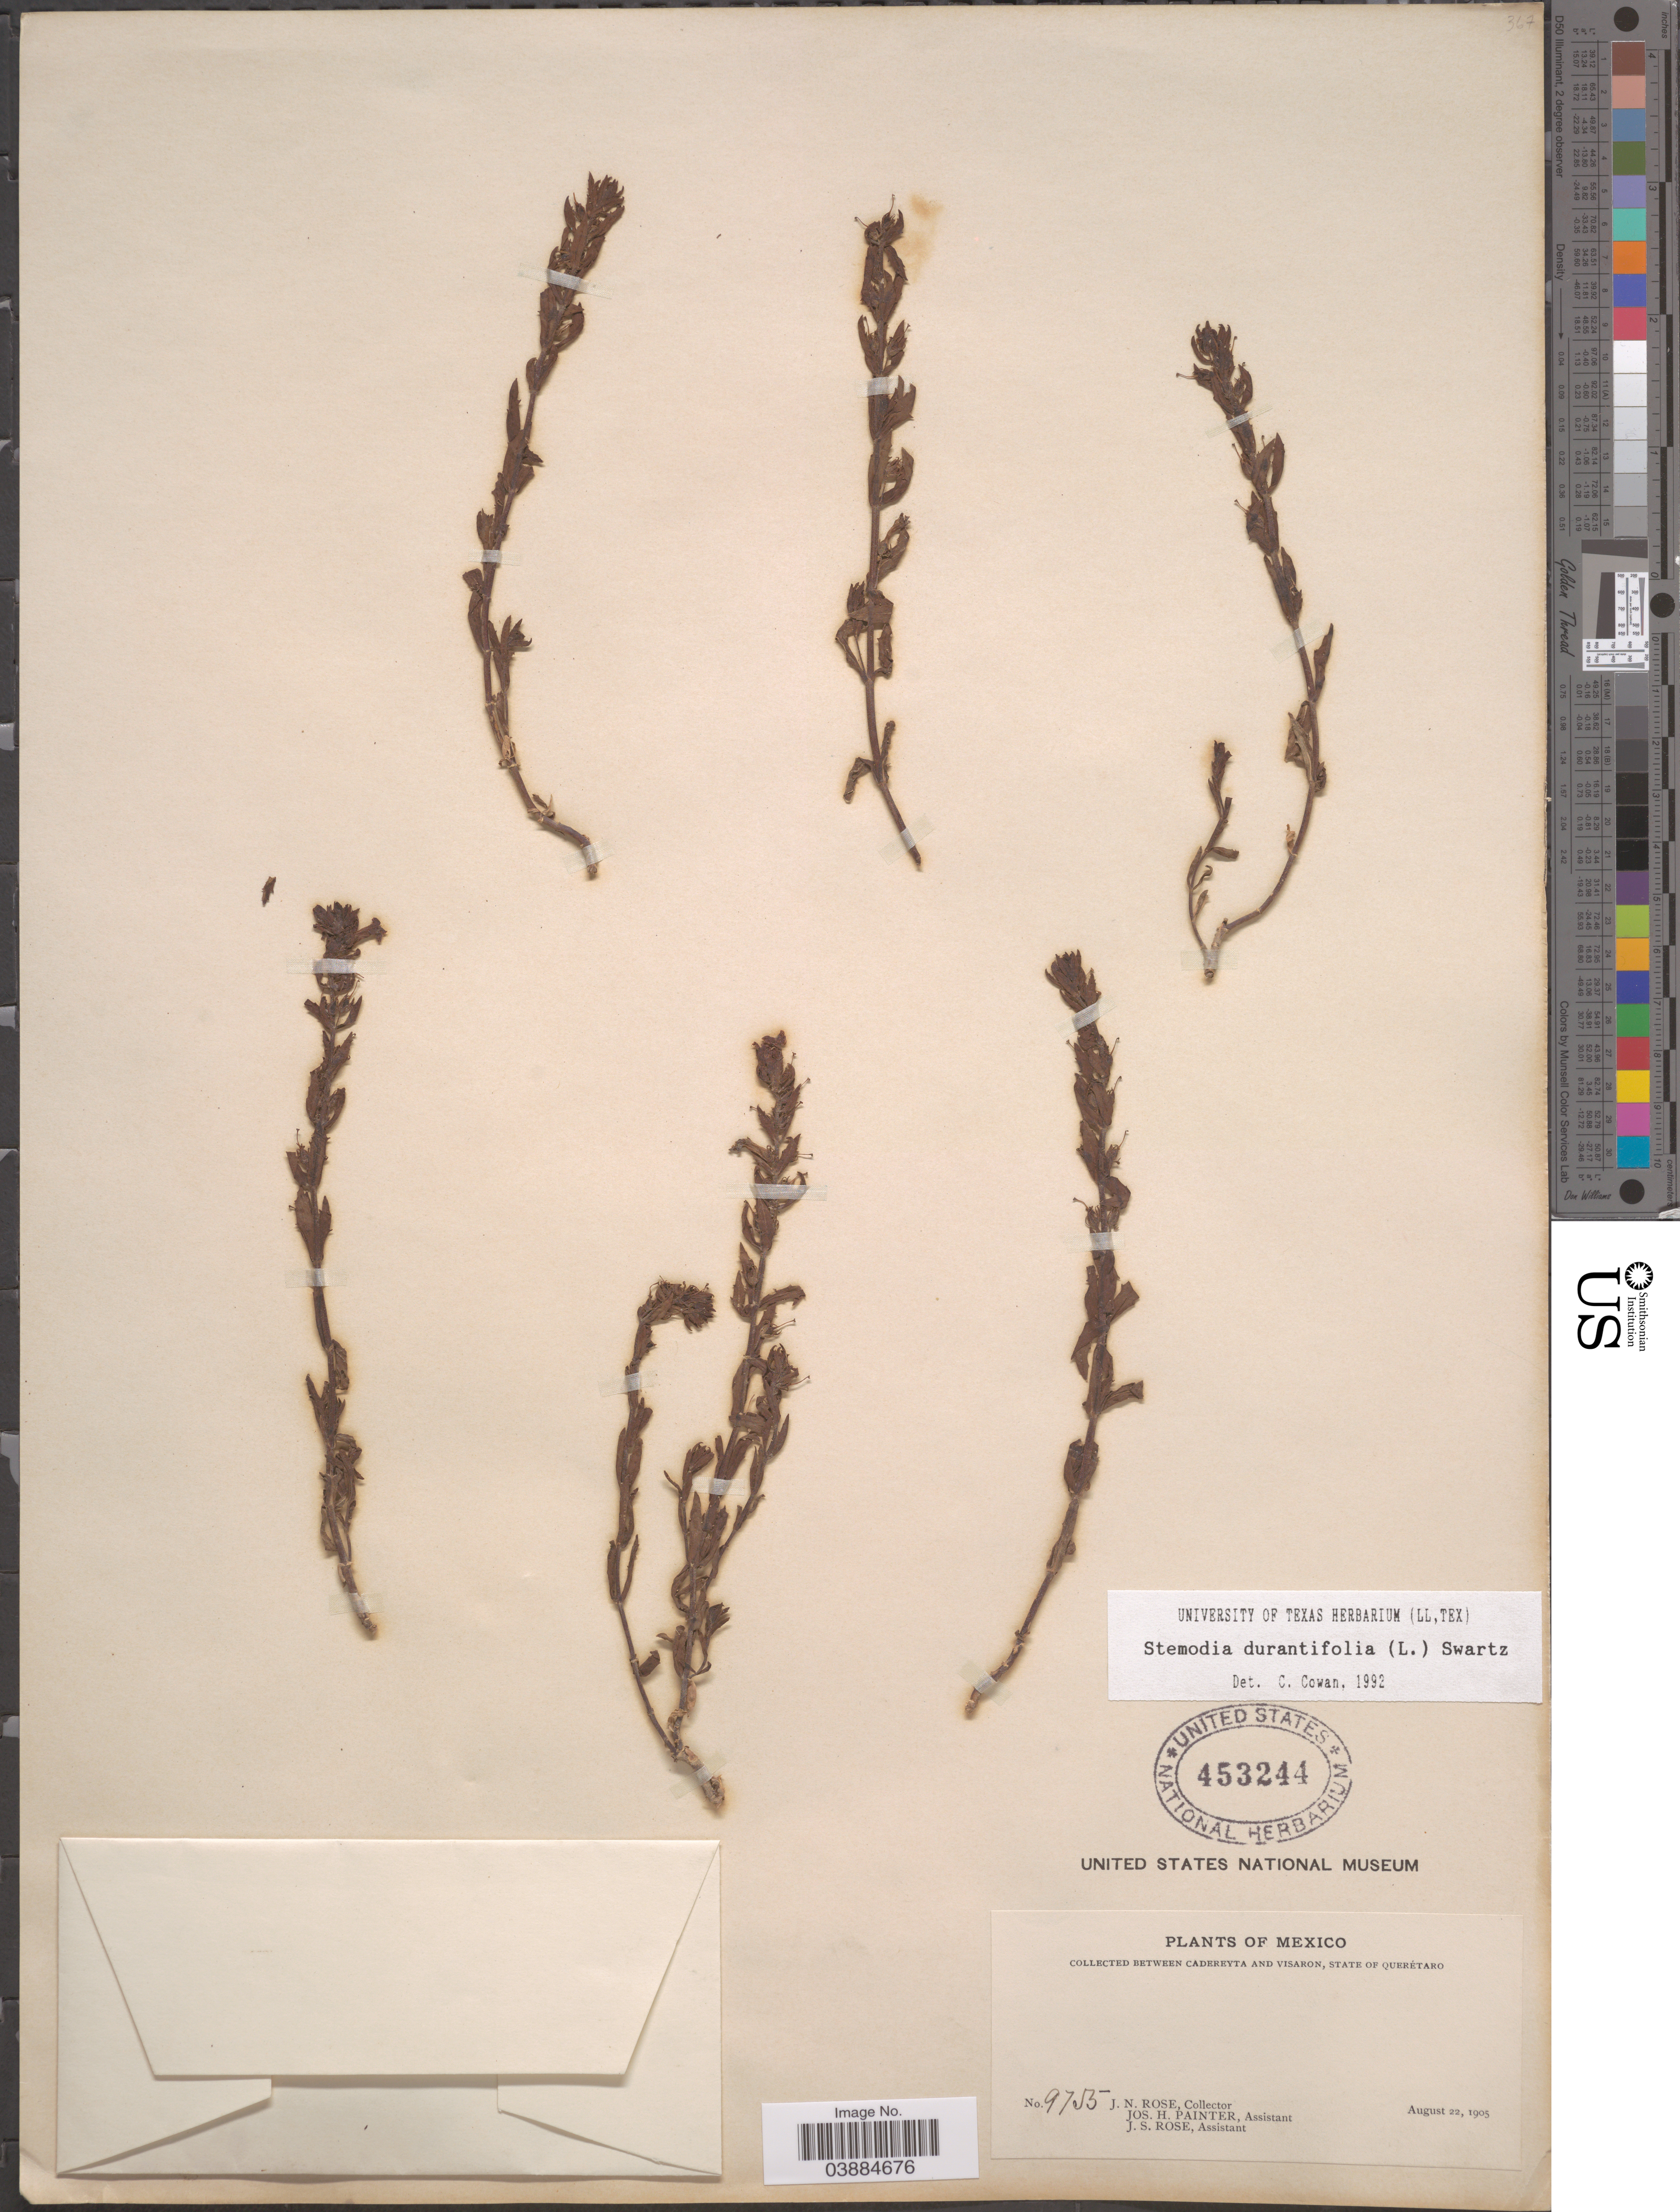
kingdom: Plantae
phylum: Tracheophyta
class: Magnoliopsida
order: Lamiales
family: Plantaginaceae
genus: Stemodia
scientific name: Stemodia durantifolia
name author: (L.) Sw.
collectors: J. N. Rose, J. H. Painter & J. S. Rose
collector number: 9755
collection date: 1905-08-22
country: Mexico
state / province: Querétaro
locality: Between Cadereyta and Visaron.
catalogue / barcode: US 453244